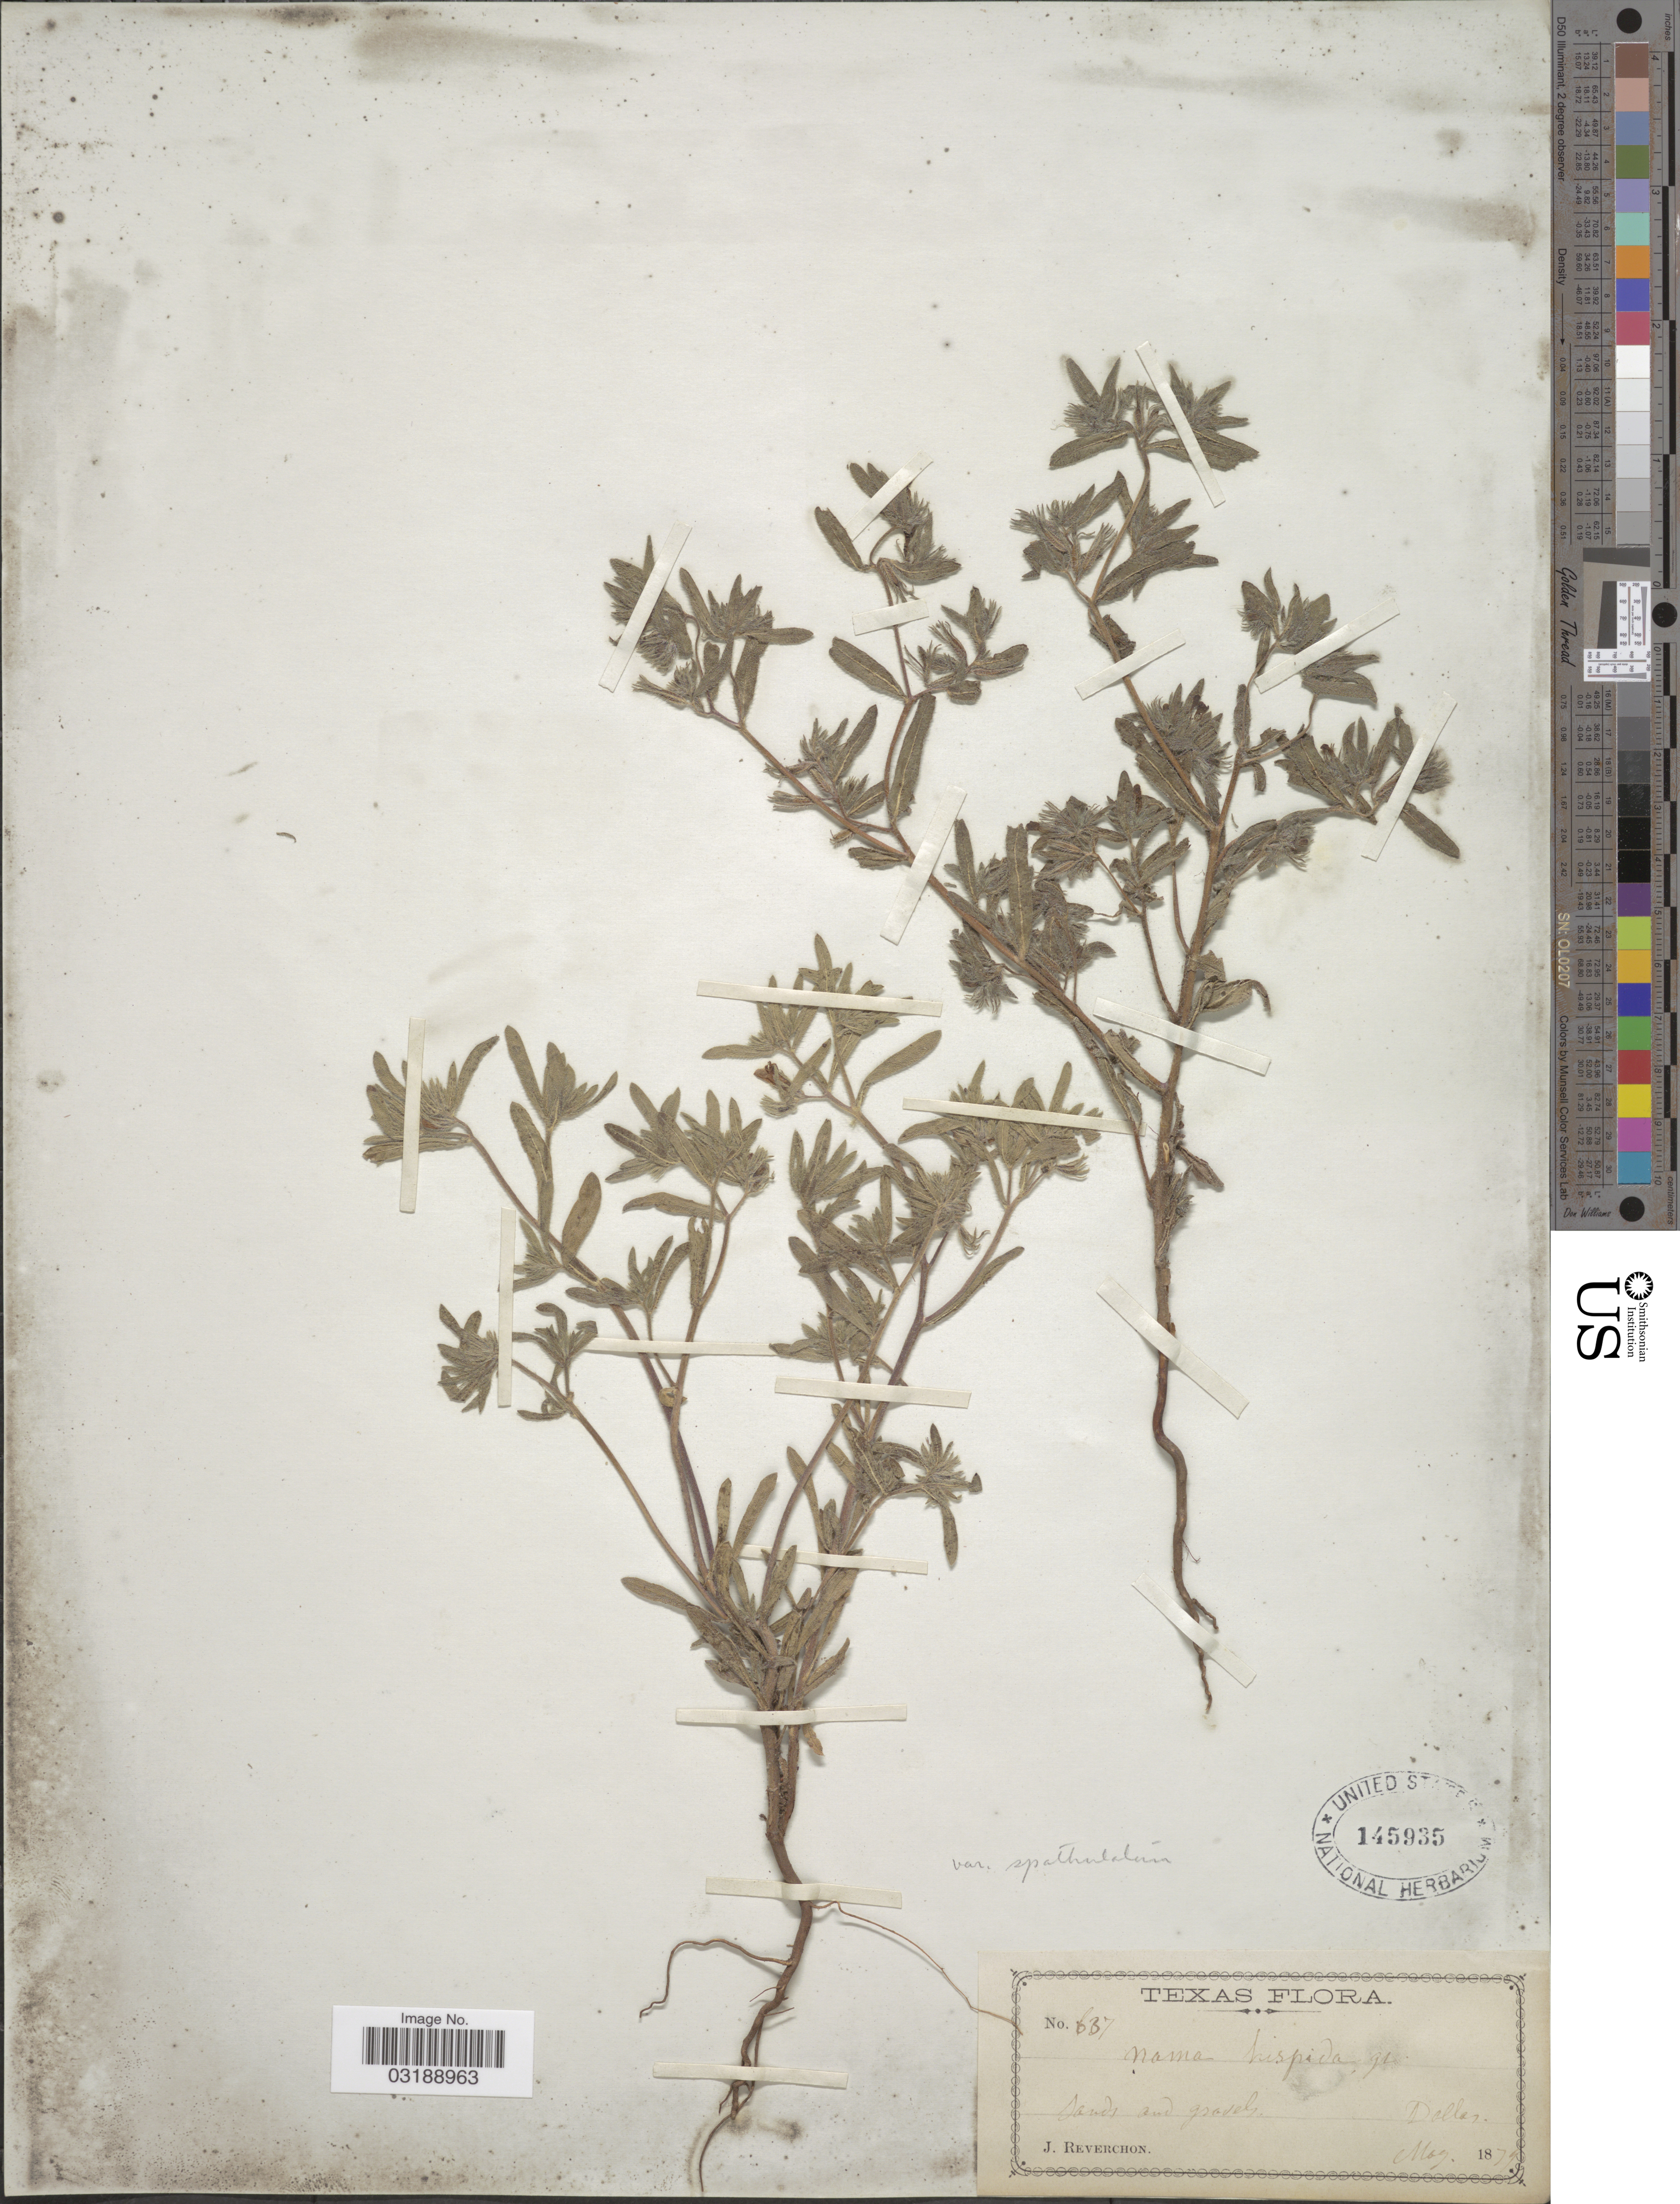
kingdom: Plantae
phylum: Tracheophyta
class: Magnoliopsida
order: Boraginales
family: Namaceae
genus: Nama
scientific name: Nama hispida var. spathulatum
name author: (Torr.) C.L. Hitchc.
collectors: J. Reverchon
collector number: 637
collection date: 1879-05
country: United States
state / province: Texas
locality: Dallas.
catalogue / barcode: US 145935